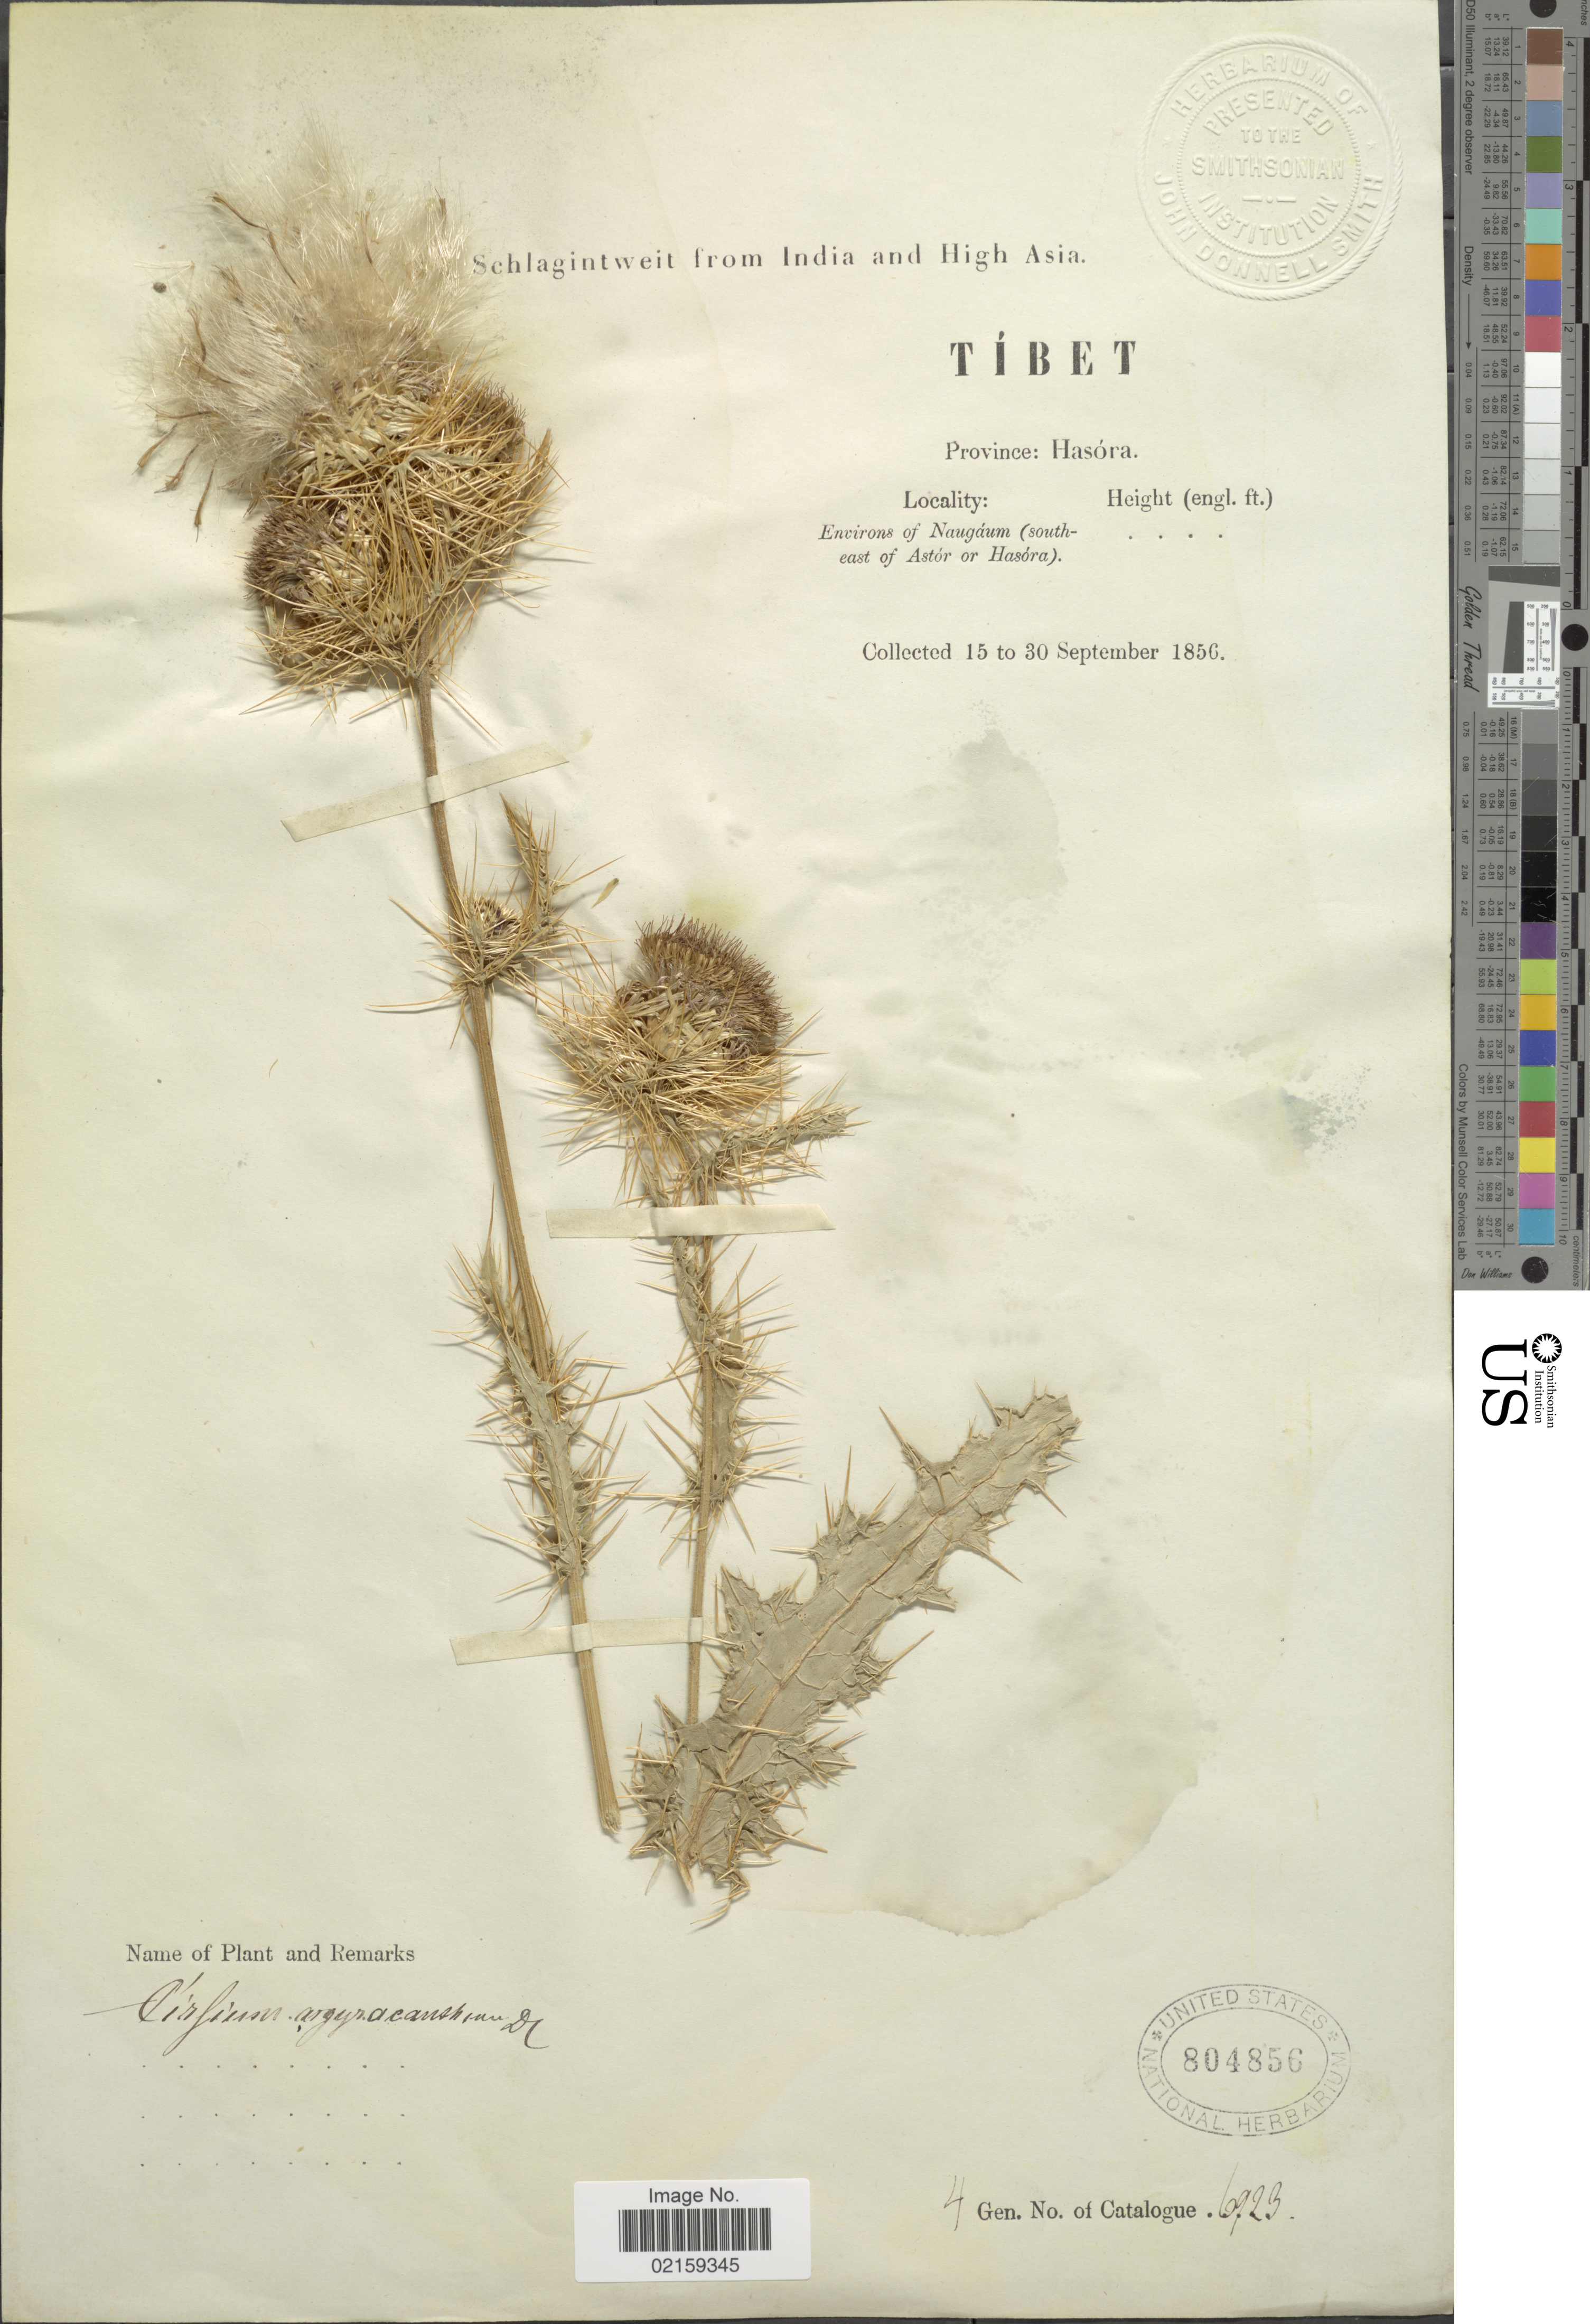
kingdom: Plantae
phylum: Tracheophyta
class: Magnoliopsida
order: Asterales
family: Asteraceae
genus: Cirsium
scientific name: Cirsium argyracanthum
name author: DC.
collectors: Schlagintweit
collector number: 6923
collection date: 1856-09-15/1856-09-30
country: China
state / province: Xizang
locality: Tibet. Province: Hasora. Environs of Naugaum (south-east of Astor of Hasora)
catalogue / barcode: US 804856